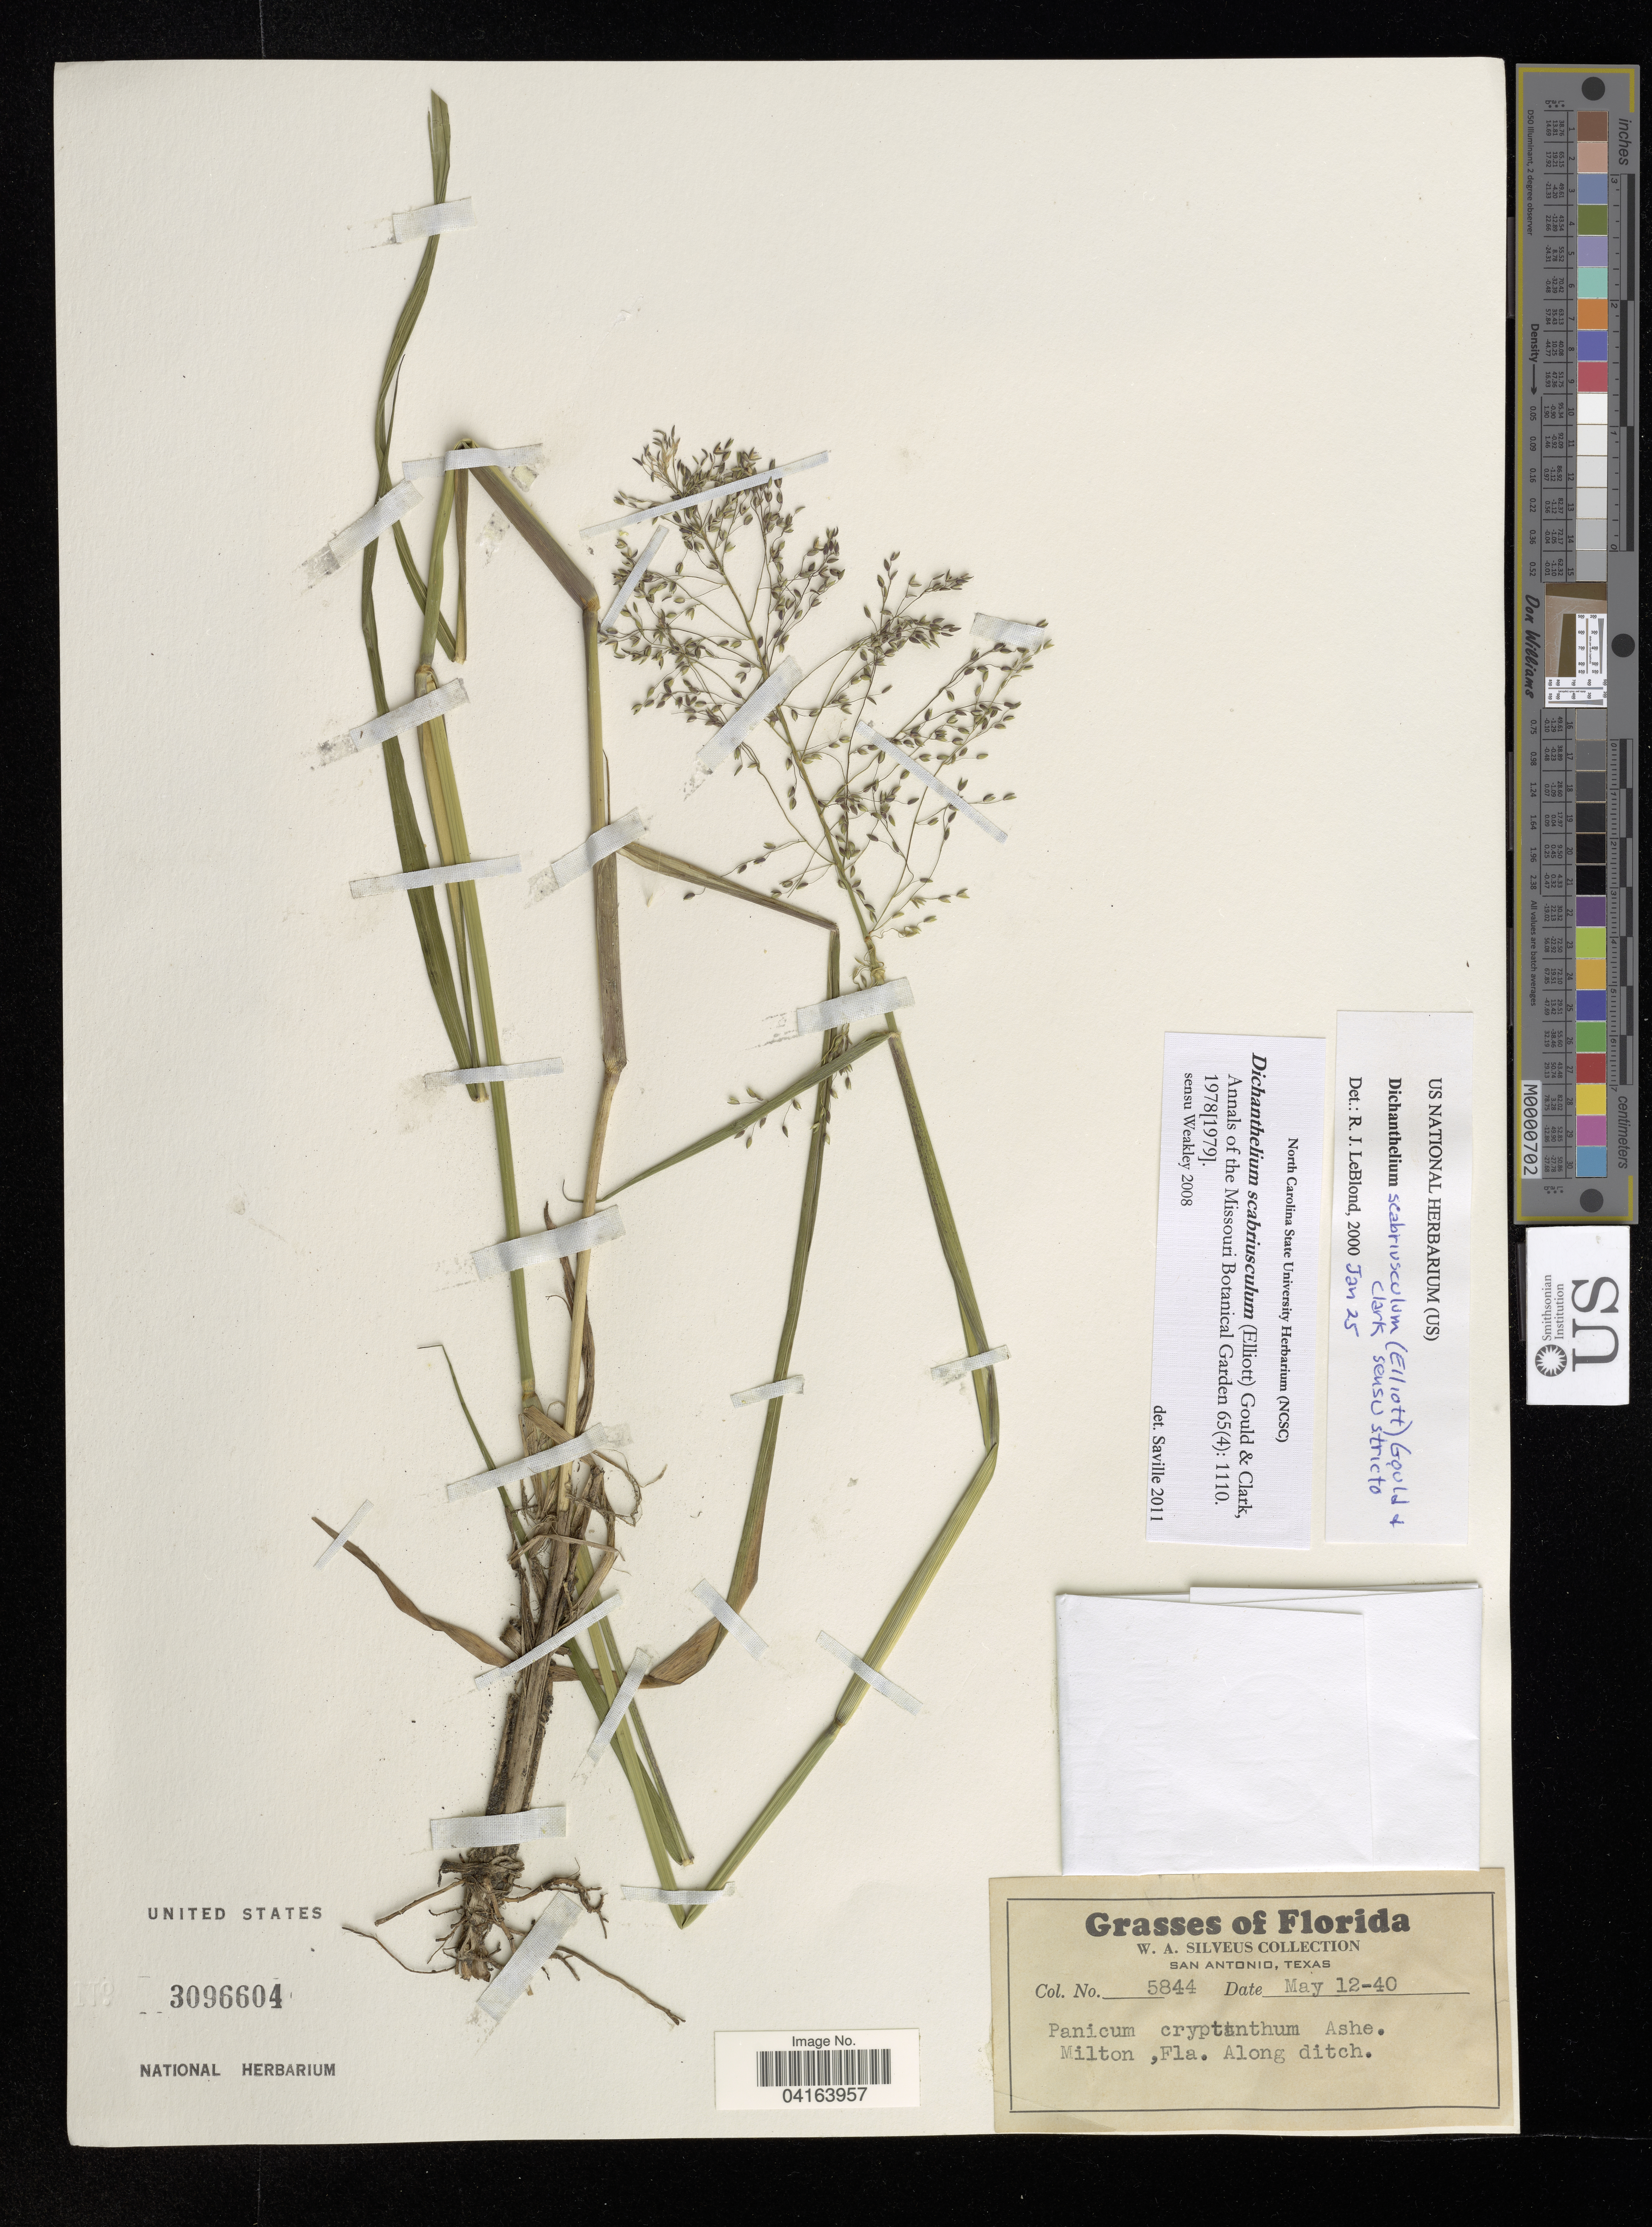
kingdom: Plantae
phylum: Tracheophyta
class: Liliopsida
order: Poales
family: Poaceae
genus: Dichanthelium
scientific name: Dichanthelium scabriusculum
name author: (Elliott) Gould & C.A. Clark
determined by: Saville, A. C., (NCSC), North Carolina State University (UNITED STATES)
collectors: W. Silveus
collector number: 5844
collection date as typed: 40 MAY 12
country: United States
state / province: Florida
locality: Milton.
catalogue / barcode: US 3096604